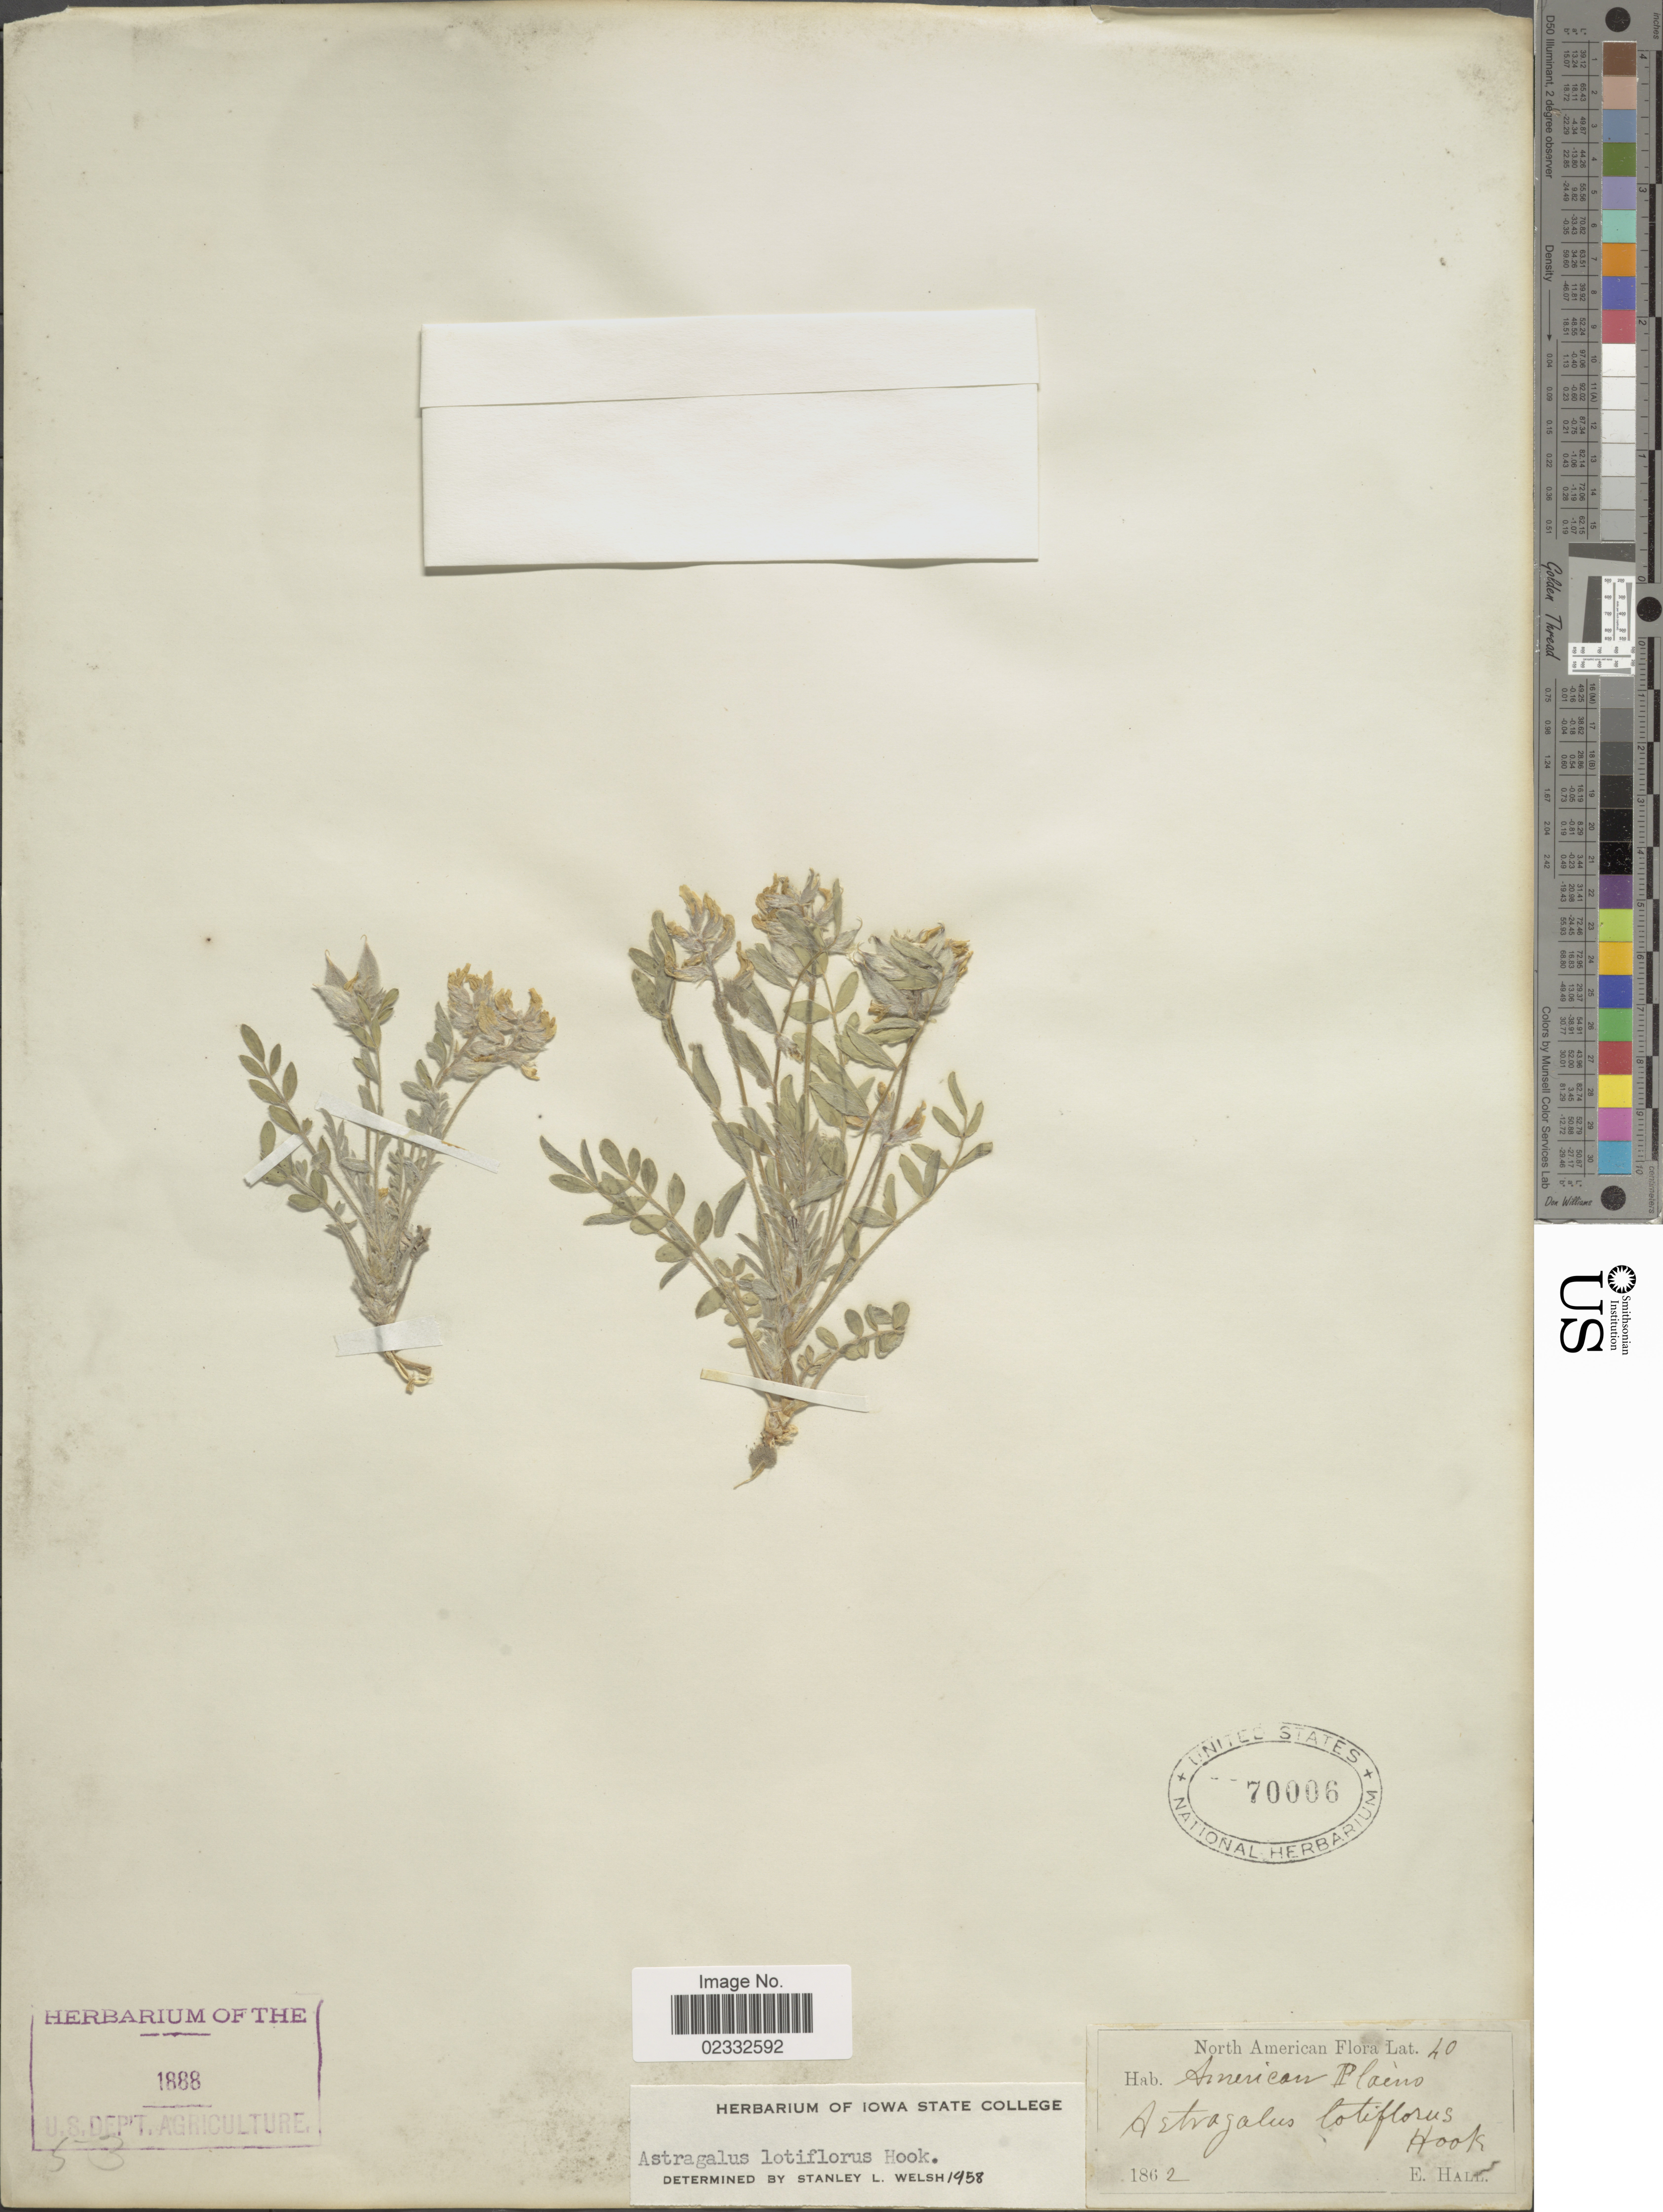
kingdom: Plantae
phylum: Tracheophyta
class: Magnoliopsida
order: Fabales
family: Fabaceae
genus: Astragalus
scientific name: Astragalus lotiflorus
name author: Hook.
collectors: E. Hall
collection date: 1862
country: United States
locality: North America. American Plains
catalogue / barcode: US 70006